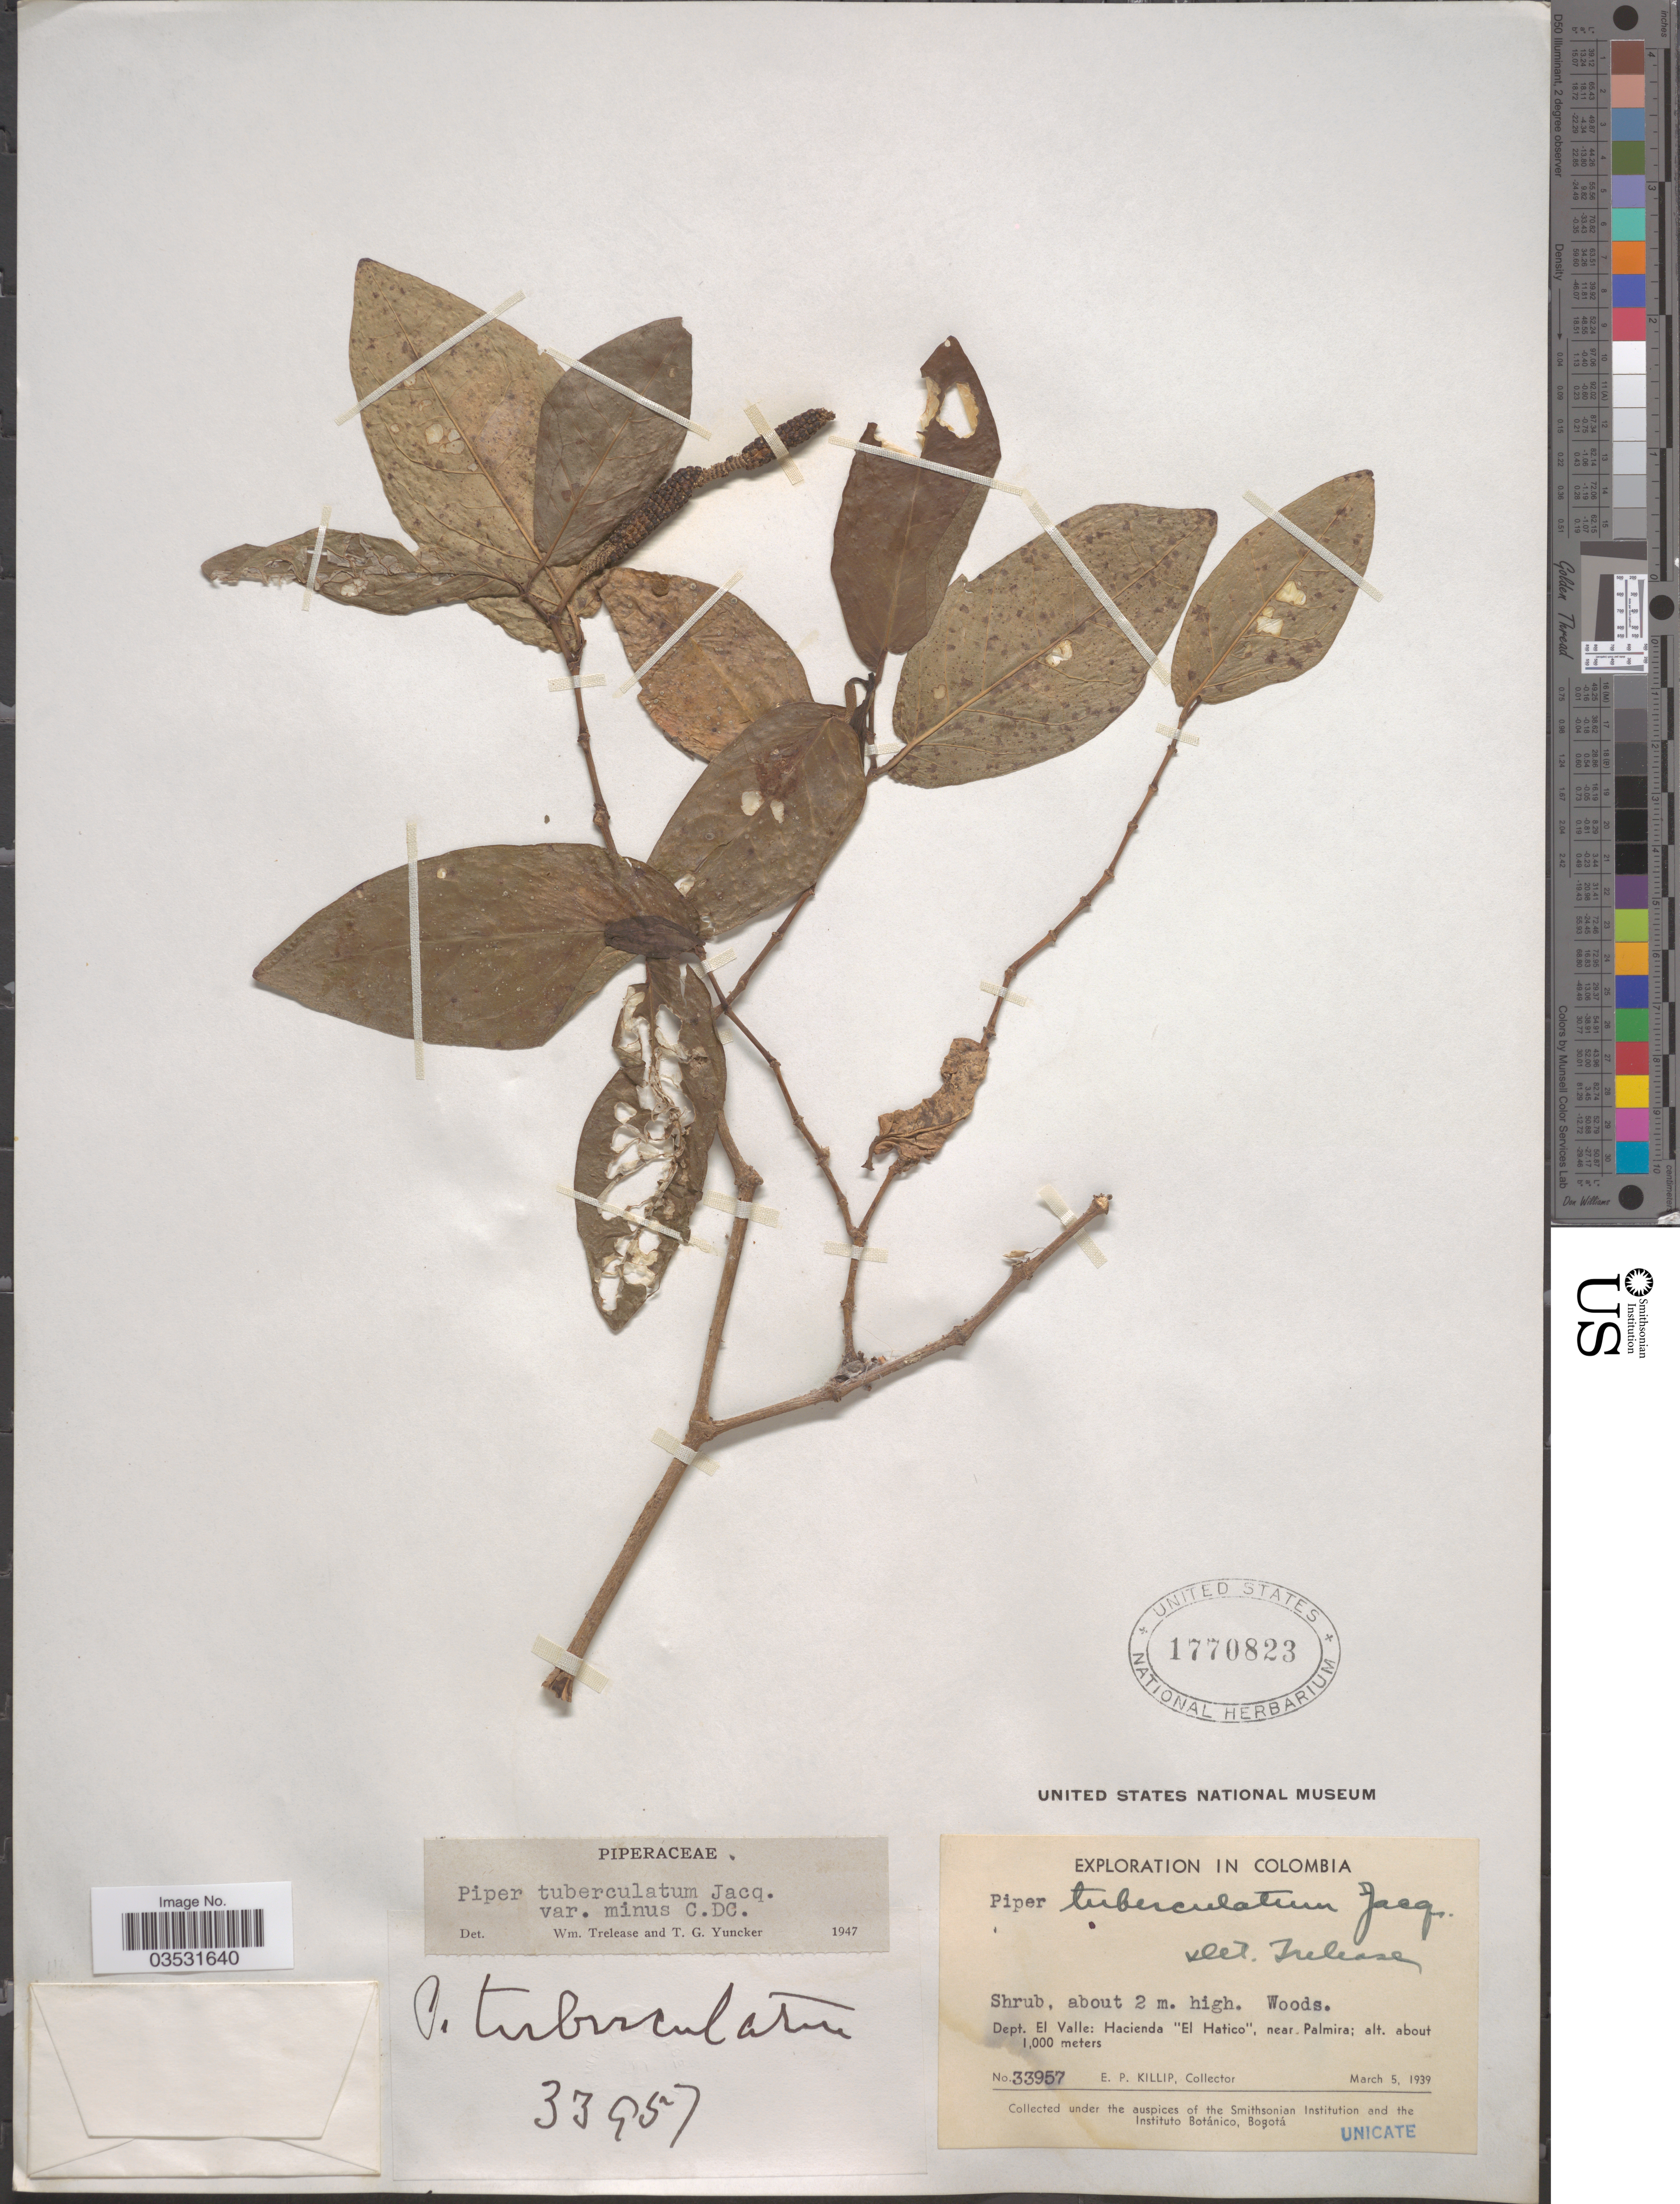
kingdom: Plantae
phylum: Tracheophyta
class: Magnoliopsida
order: Piperales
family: Piperaceae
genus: Piper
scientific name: Piper tuberculatum var. minus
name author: C. DC.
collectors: E. P. Killip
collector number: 33957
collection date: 1939-03-05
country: Colombia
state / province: Valle del Cauca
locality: Dept. El Valle: Hacienda "El Hatico", near Palmira.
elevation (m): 1000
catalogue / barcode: US 1770823